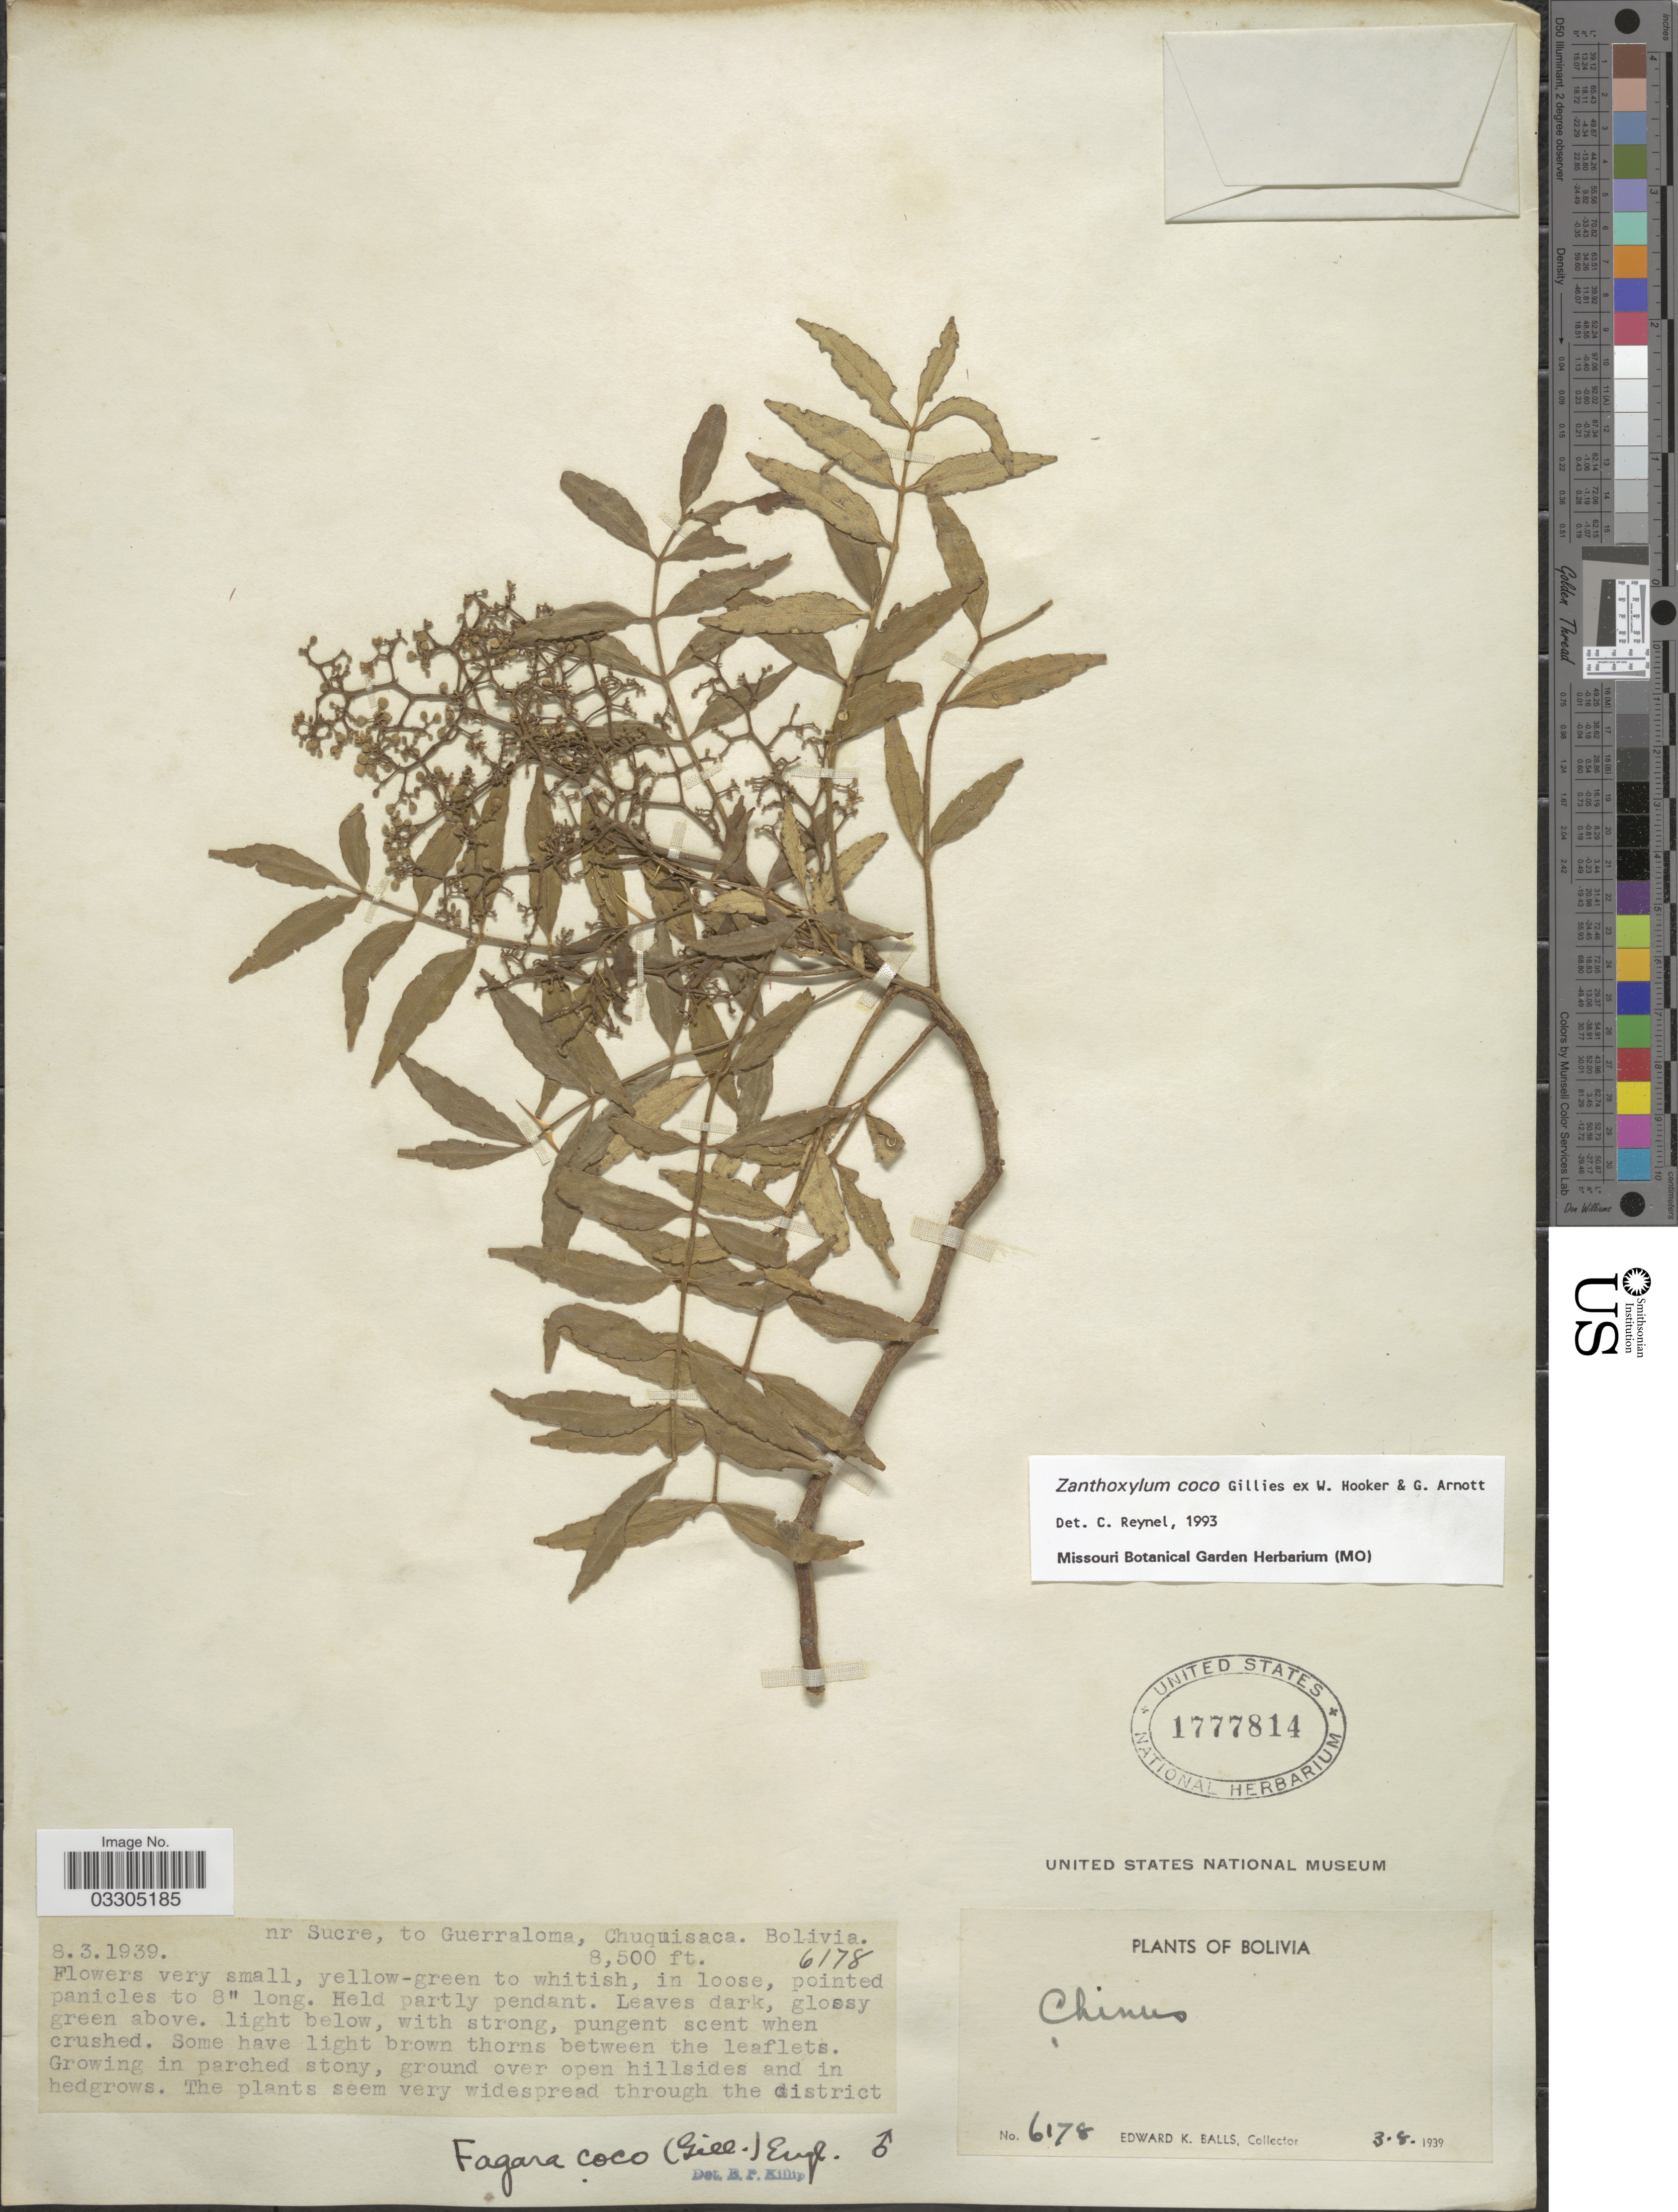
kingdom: Plantae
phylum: Tracheophyta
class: Magnoliopsida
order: Sapindales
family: Rutaceae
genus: Zanthoxylum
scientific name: Zanthoxylum coco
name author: Hook. & Arn.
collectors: E. K. Balls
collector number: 6178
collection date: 1939-03-08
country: Bolivia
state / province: Chuquisaca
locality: Nr Sucre, to Guerraloma.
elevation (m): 2591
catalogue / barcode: US 1777814